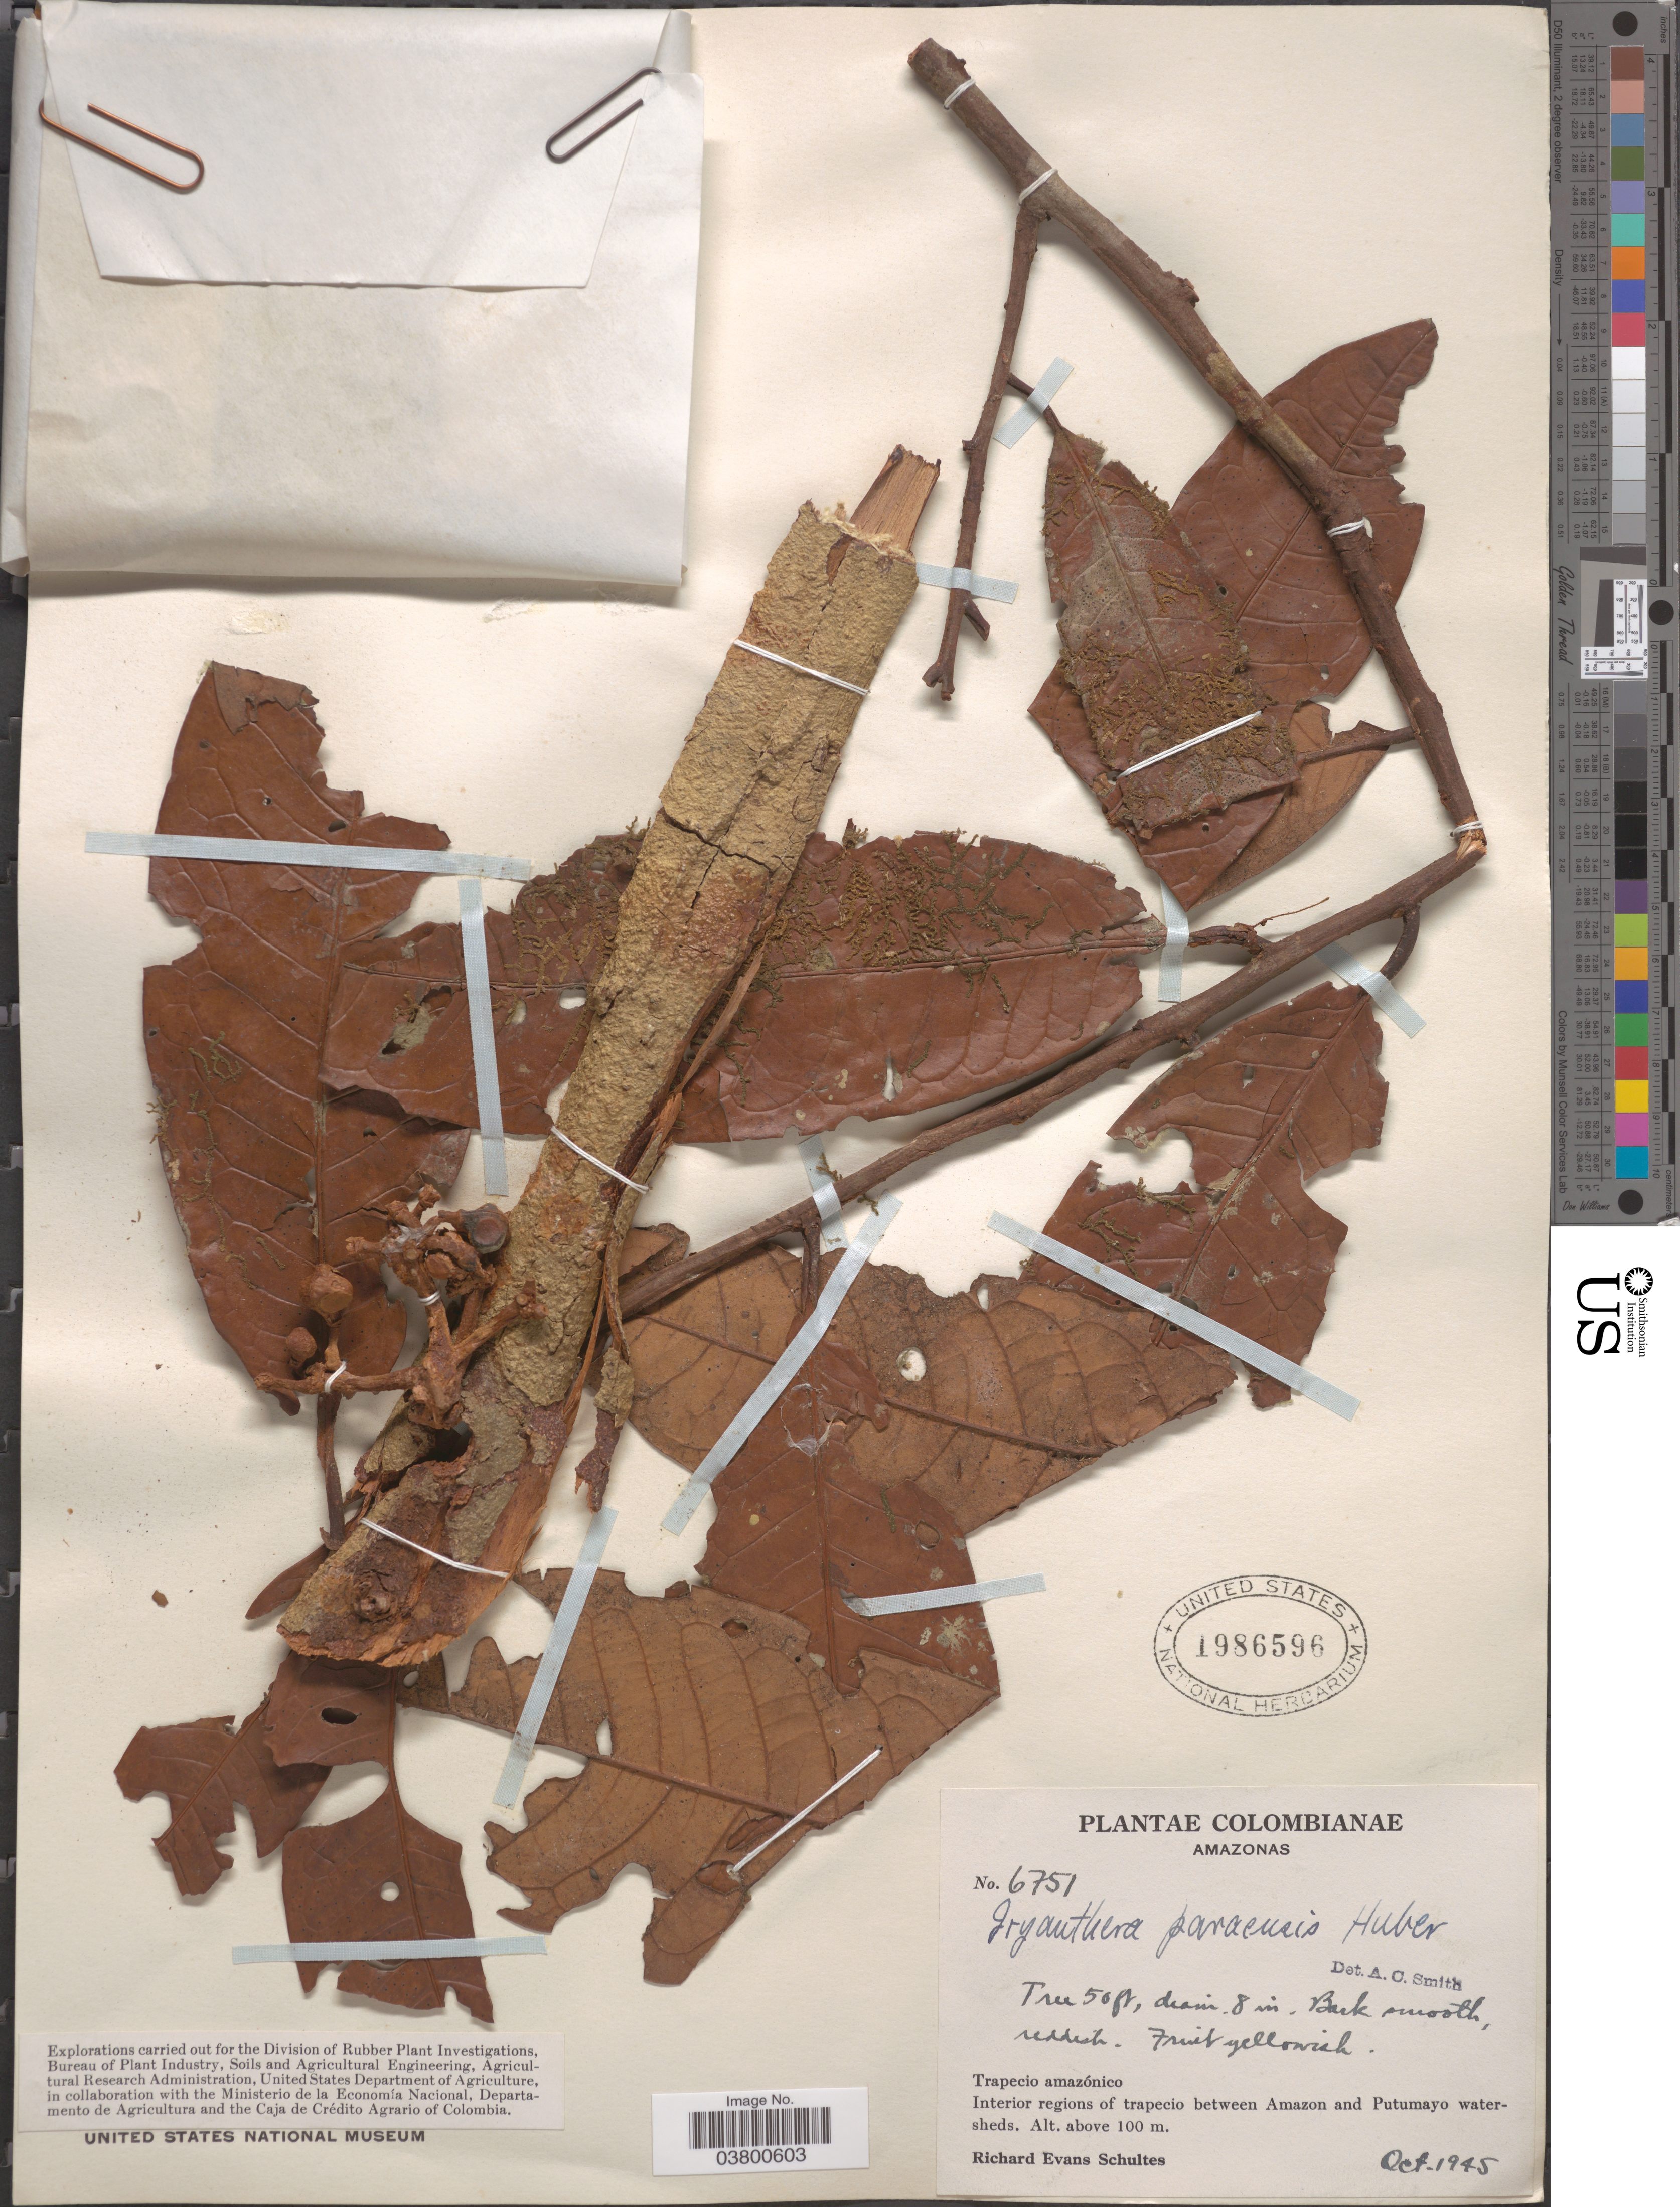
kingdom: Plantae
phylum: Tracheophyta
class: Magnoliopsida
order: Magnoliales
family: Myristicaceae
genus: Iryanthera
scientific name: Iryanthera paraensis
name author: Huber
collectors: R. E. Schultes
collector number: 6751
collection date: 1945-10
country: Colombia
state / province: Amazônas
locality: Trapecio amazónico. Interior regions of trapecio between Amazon and Putumayo watersheds.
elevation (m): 100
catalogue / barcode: US 1986596